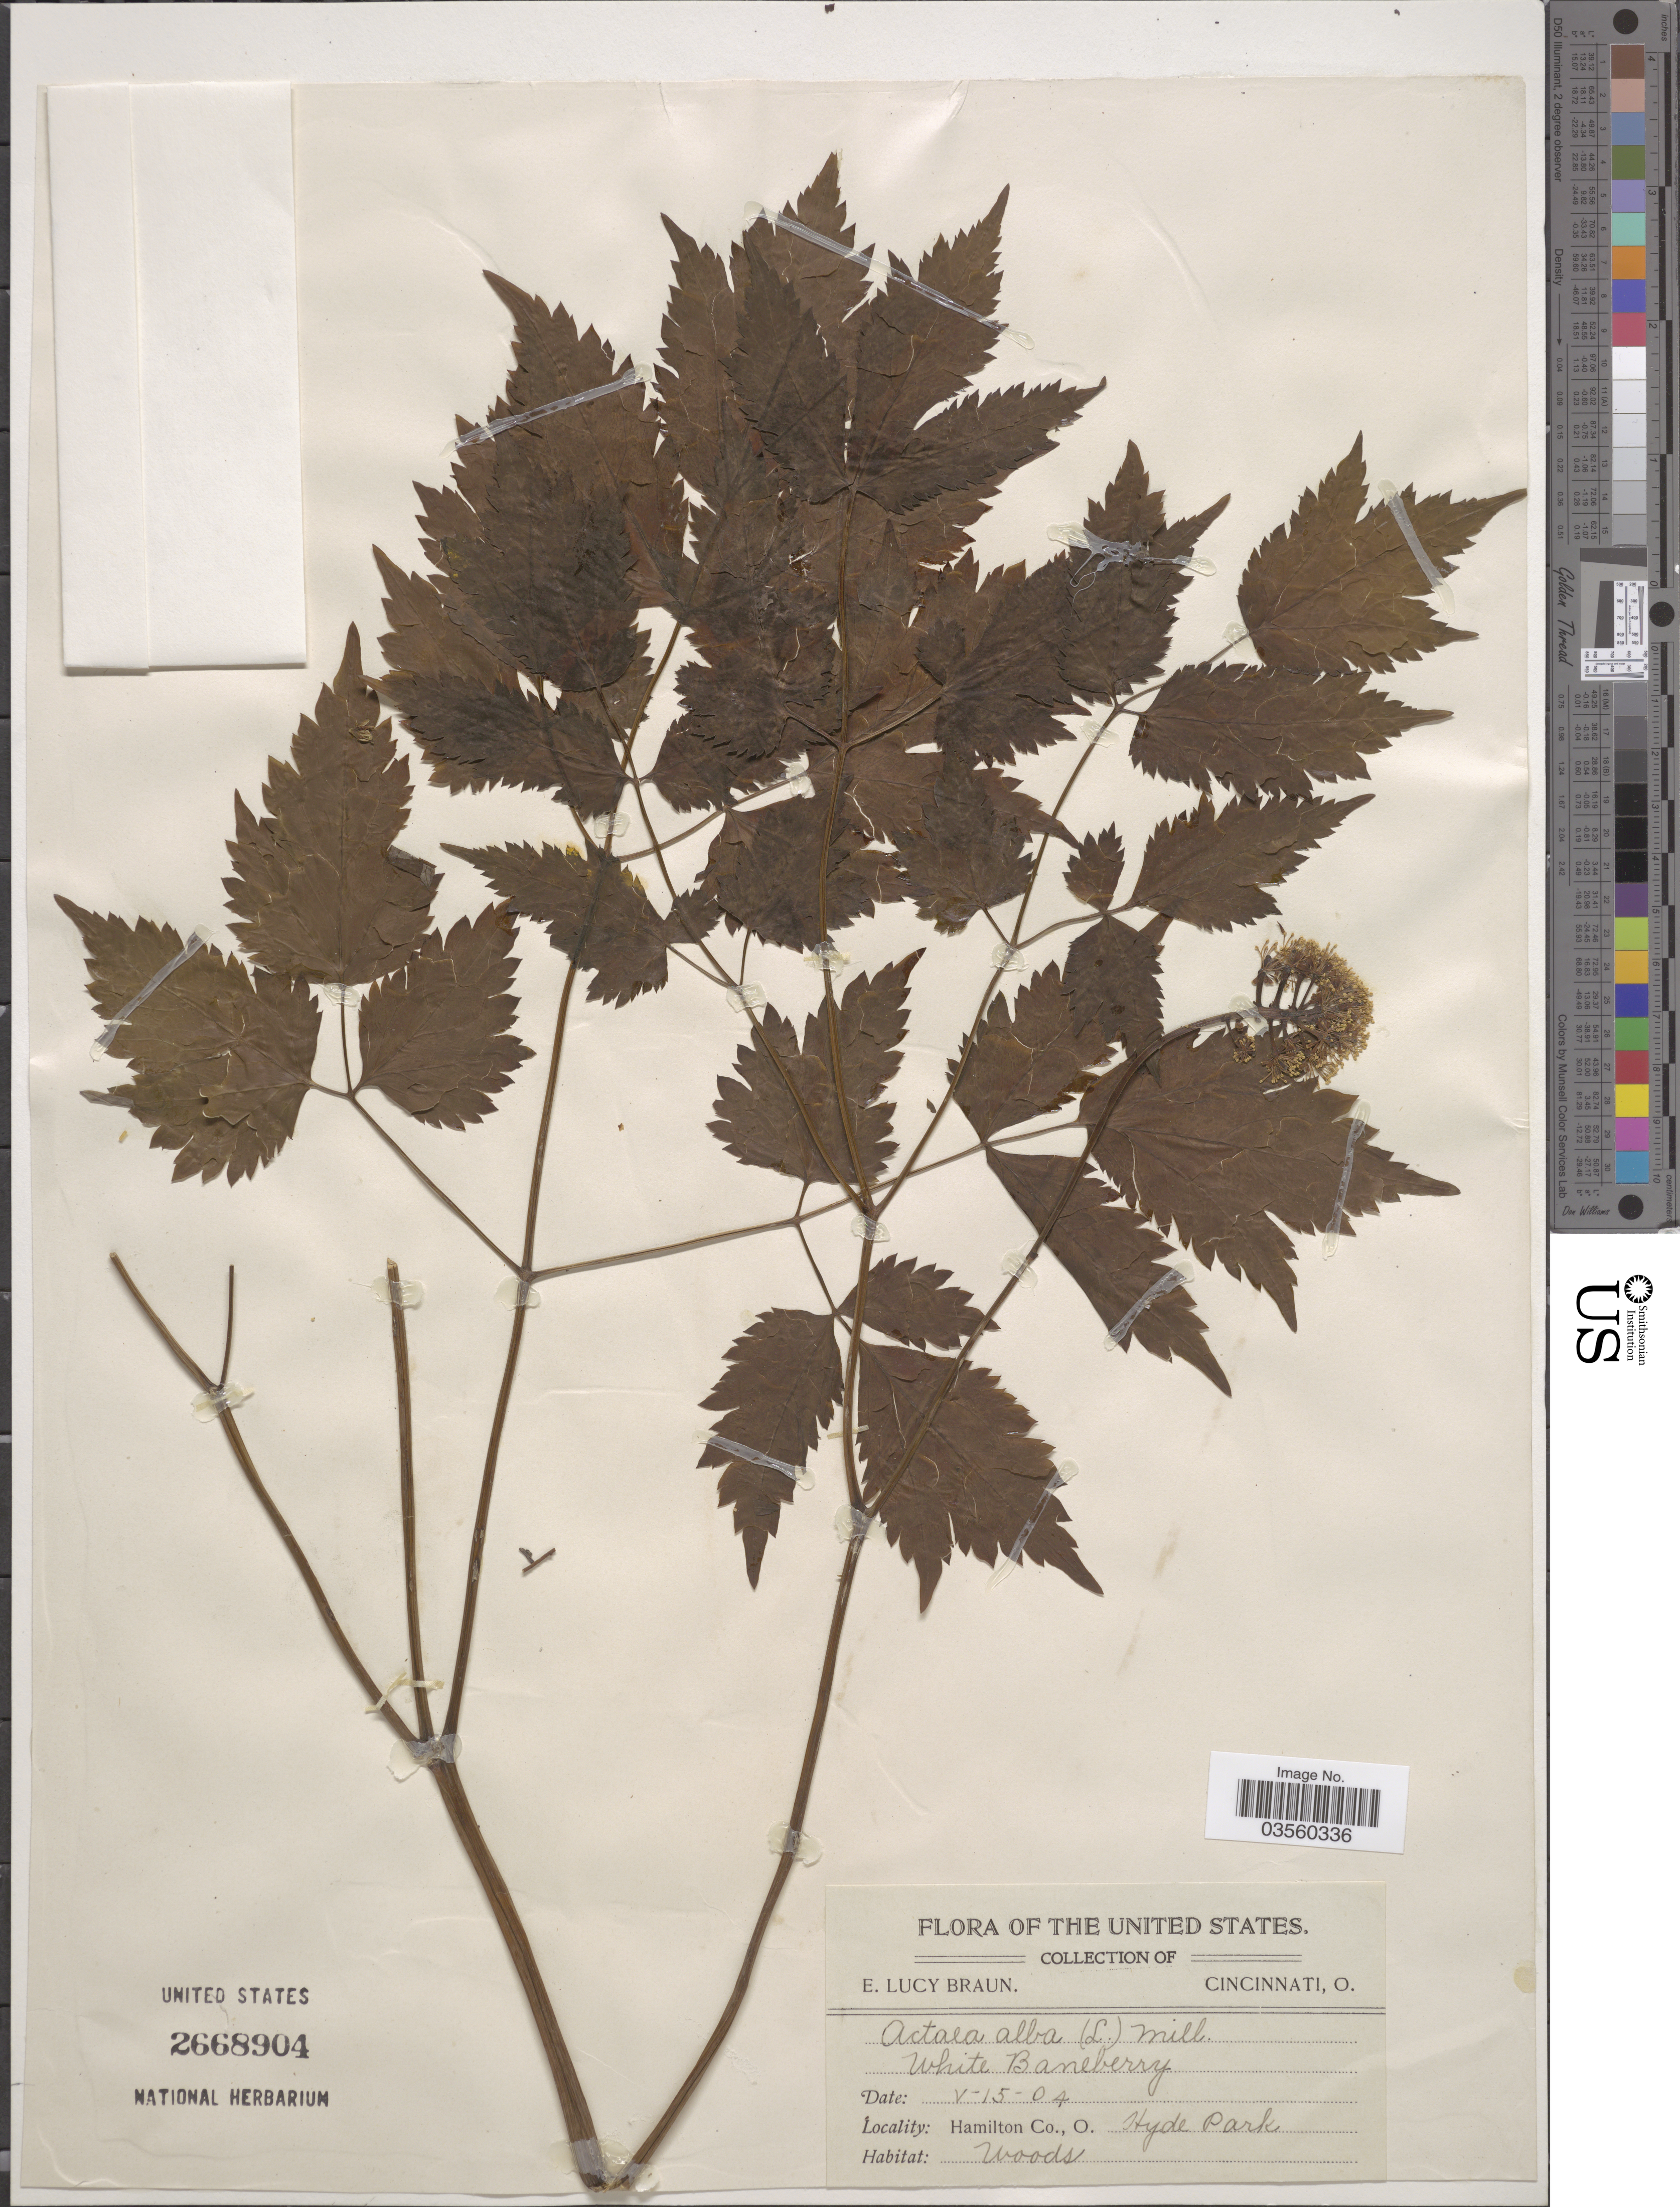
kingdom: Plantae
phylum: Tracheophyta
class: Magnoliopsida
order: Ranunculales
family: Ranunculaceae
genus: Actaea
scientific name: Actaea pachypoda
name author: Elliott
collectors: E. L. Braun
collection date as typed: Transcribed d/m/y: 15/5/4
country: United States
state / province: Ohio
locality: Hamilton Co. Hyde Park.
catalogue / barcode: US 2668904